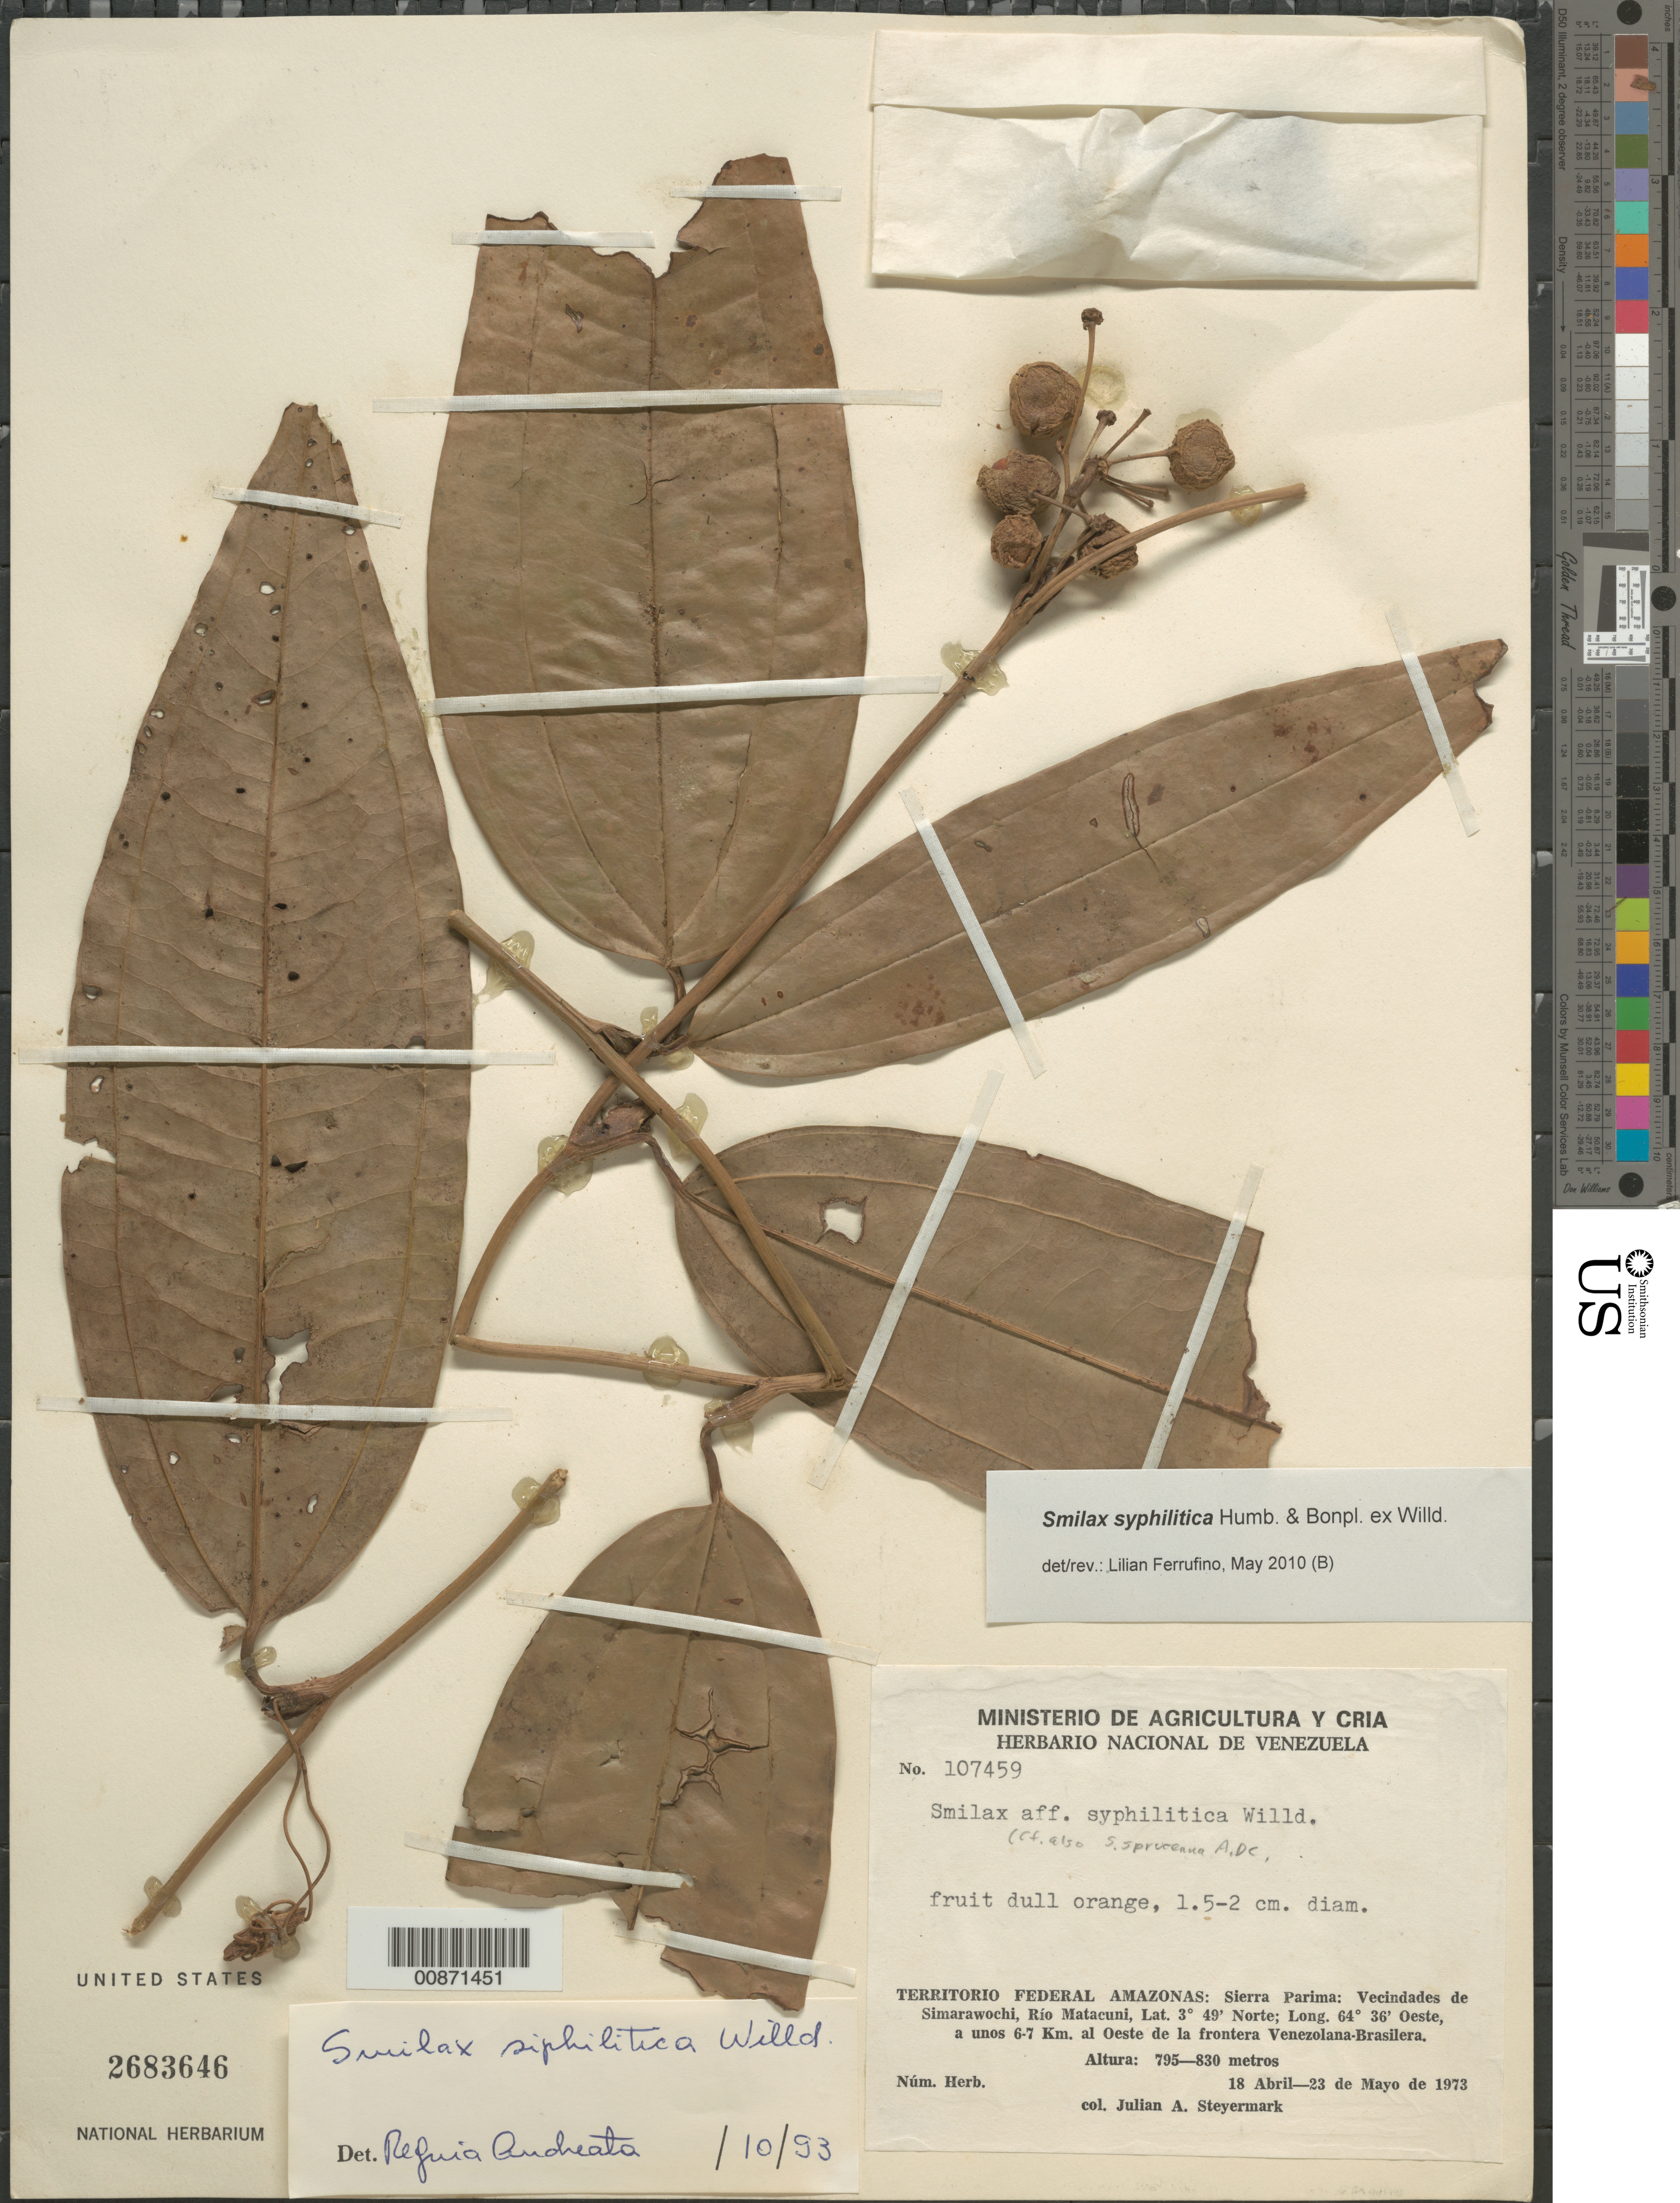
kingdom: Plantae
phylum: Tracheophyta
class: Liliopsida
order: Liliales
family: Smilacaceae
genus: Smilax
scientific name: Smilax syphilitica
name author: Humb. & Bonpl.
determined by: Andreata, R. H. P.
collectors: J. Steyermark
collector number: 107459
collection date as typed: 18-Apr-73 to 23-May-73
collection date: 1973-04-18/1973-05-23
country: Venezuela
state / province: Amazonas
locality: Sierra Parima; vec de Simarawochi, Río Matacuni, a unos 6-7 km al oeste de la frontera Venezolana-Brasilera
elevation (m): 795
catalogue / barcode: US 2683646